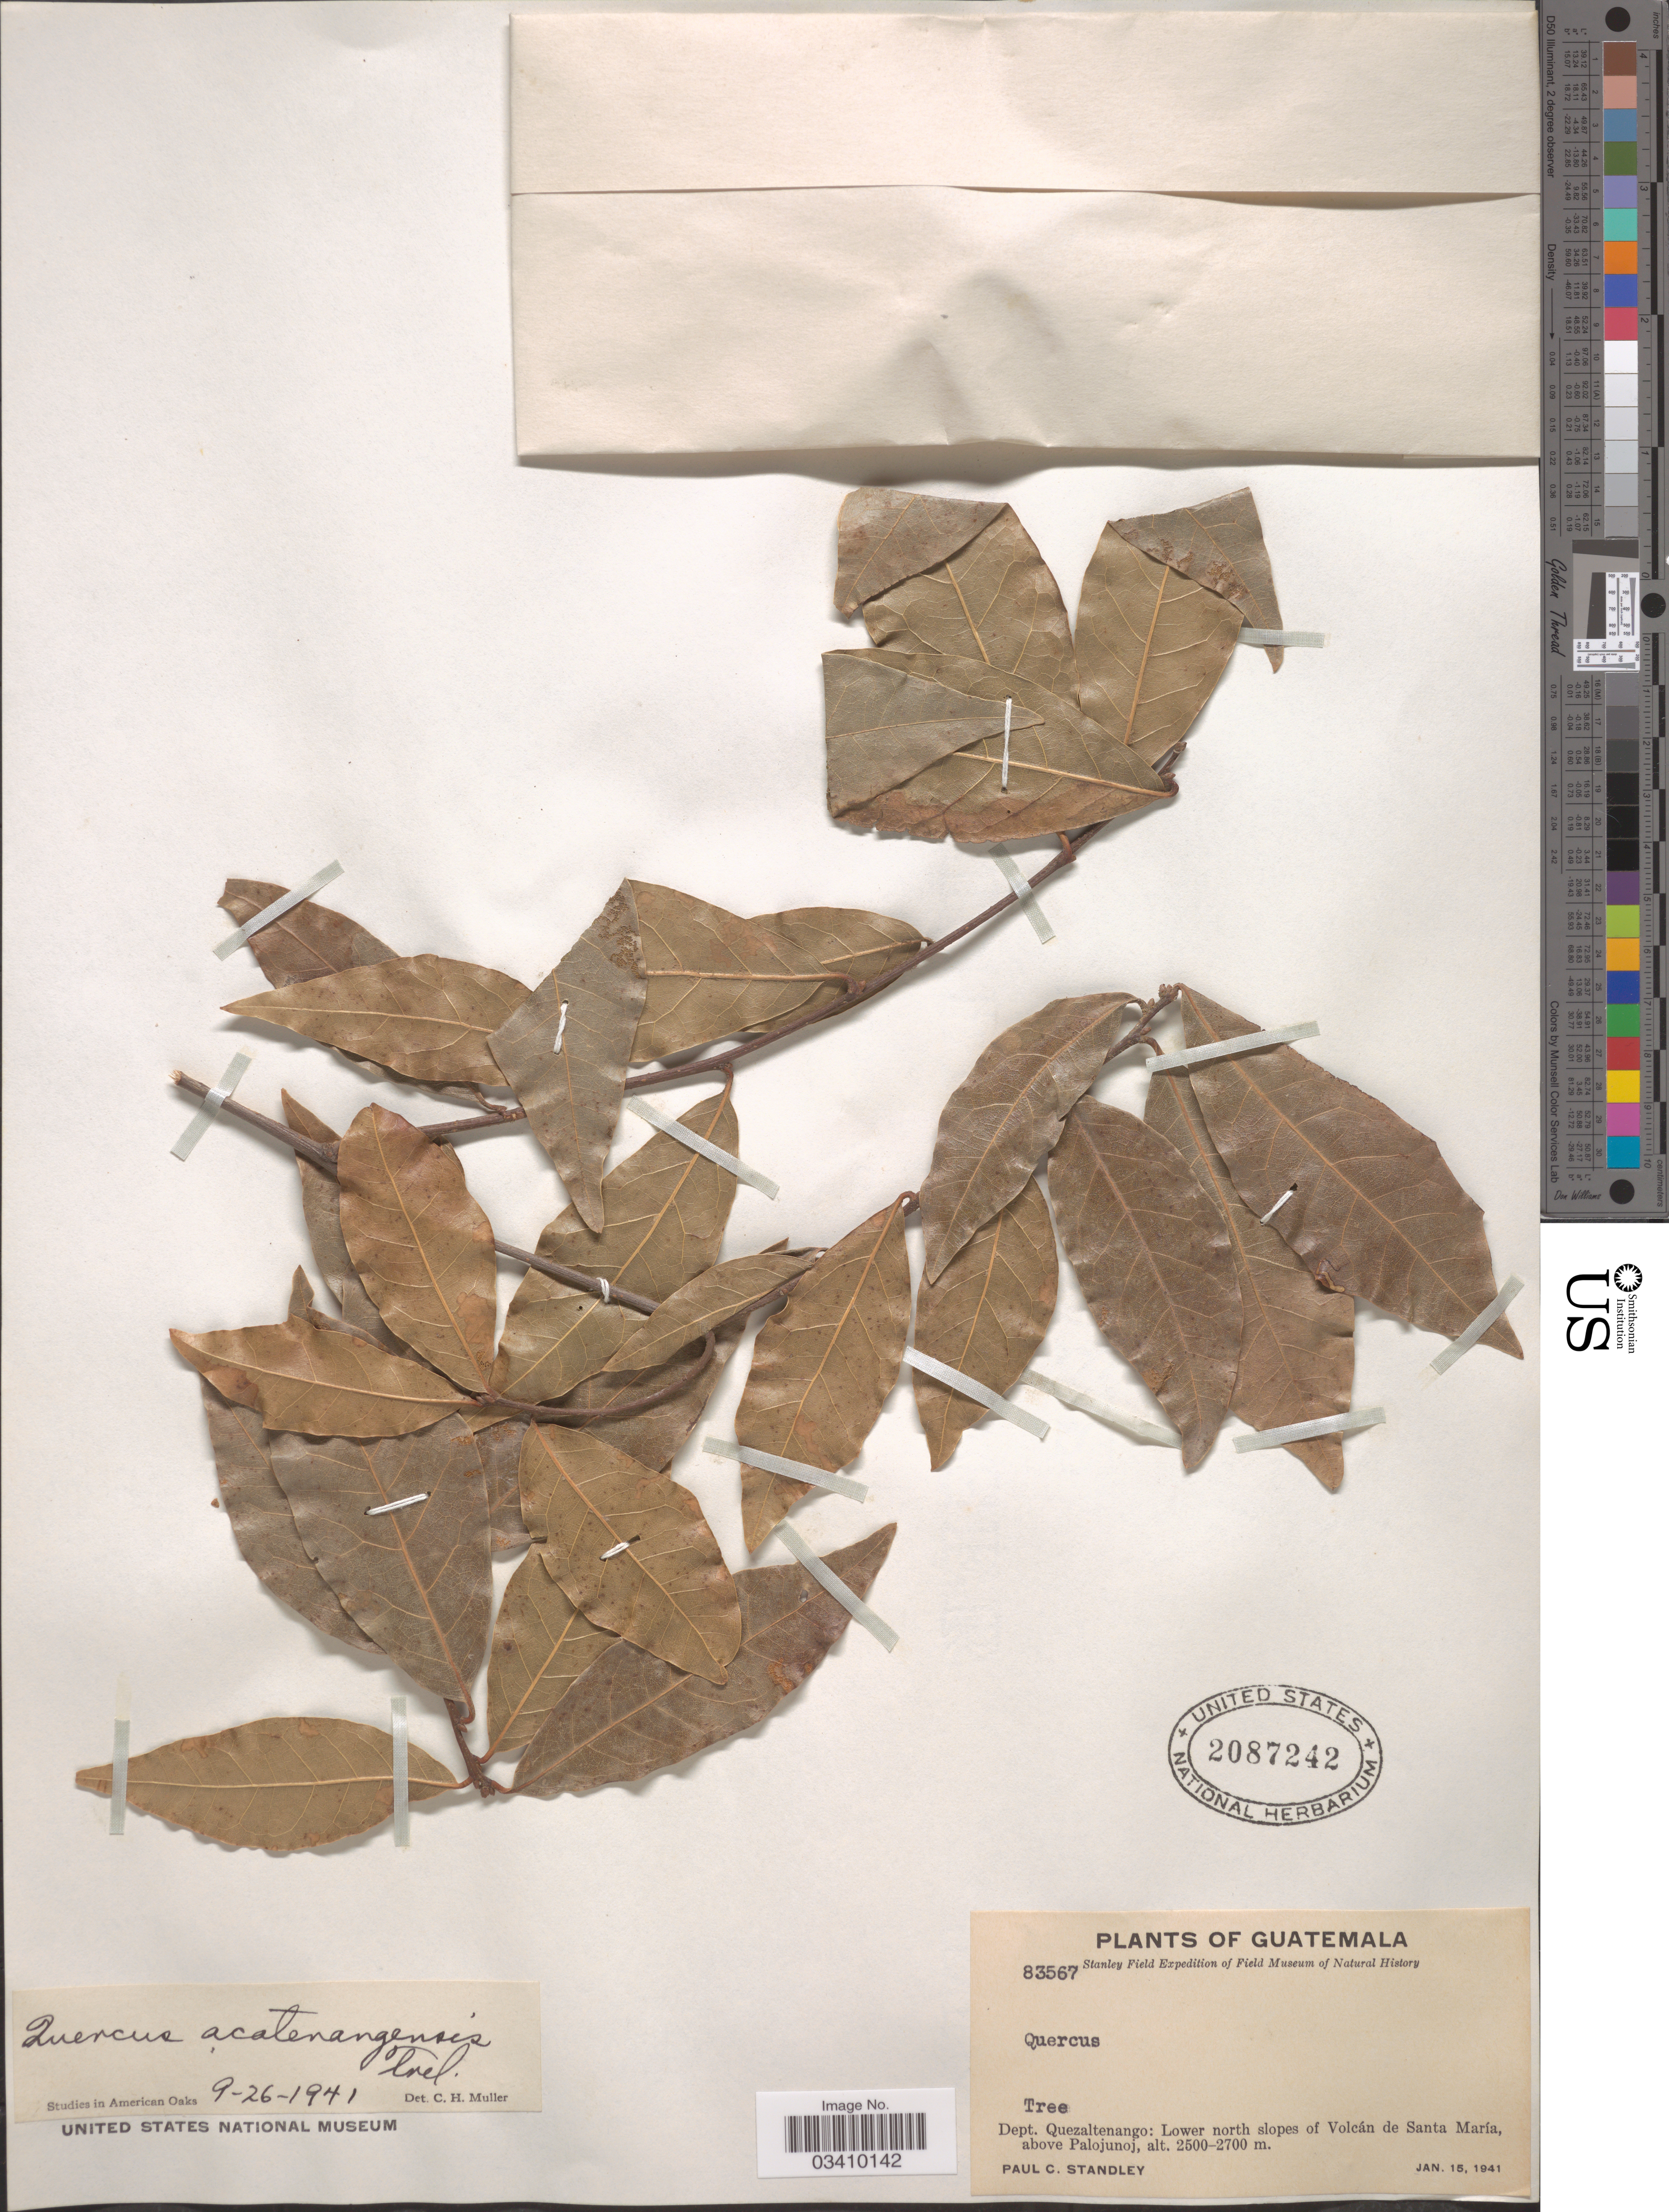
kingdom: Plantae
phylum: Tracheophyta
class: Magnoliopsida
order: Fagales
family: Fagaceae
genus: Quercus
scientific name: Quercus acatenangensis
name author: Trel.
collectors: P. C. Standley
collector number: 83567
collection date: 1941-01-15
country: Guatemala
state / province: Quetzaltenango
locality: Dept. Quezaltenango: Lower north slopes of Volcán de Santa María, above Palojunoj.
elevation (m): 2500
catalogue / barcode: US 2087242